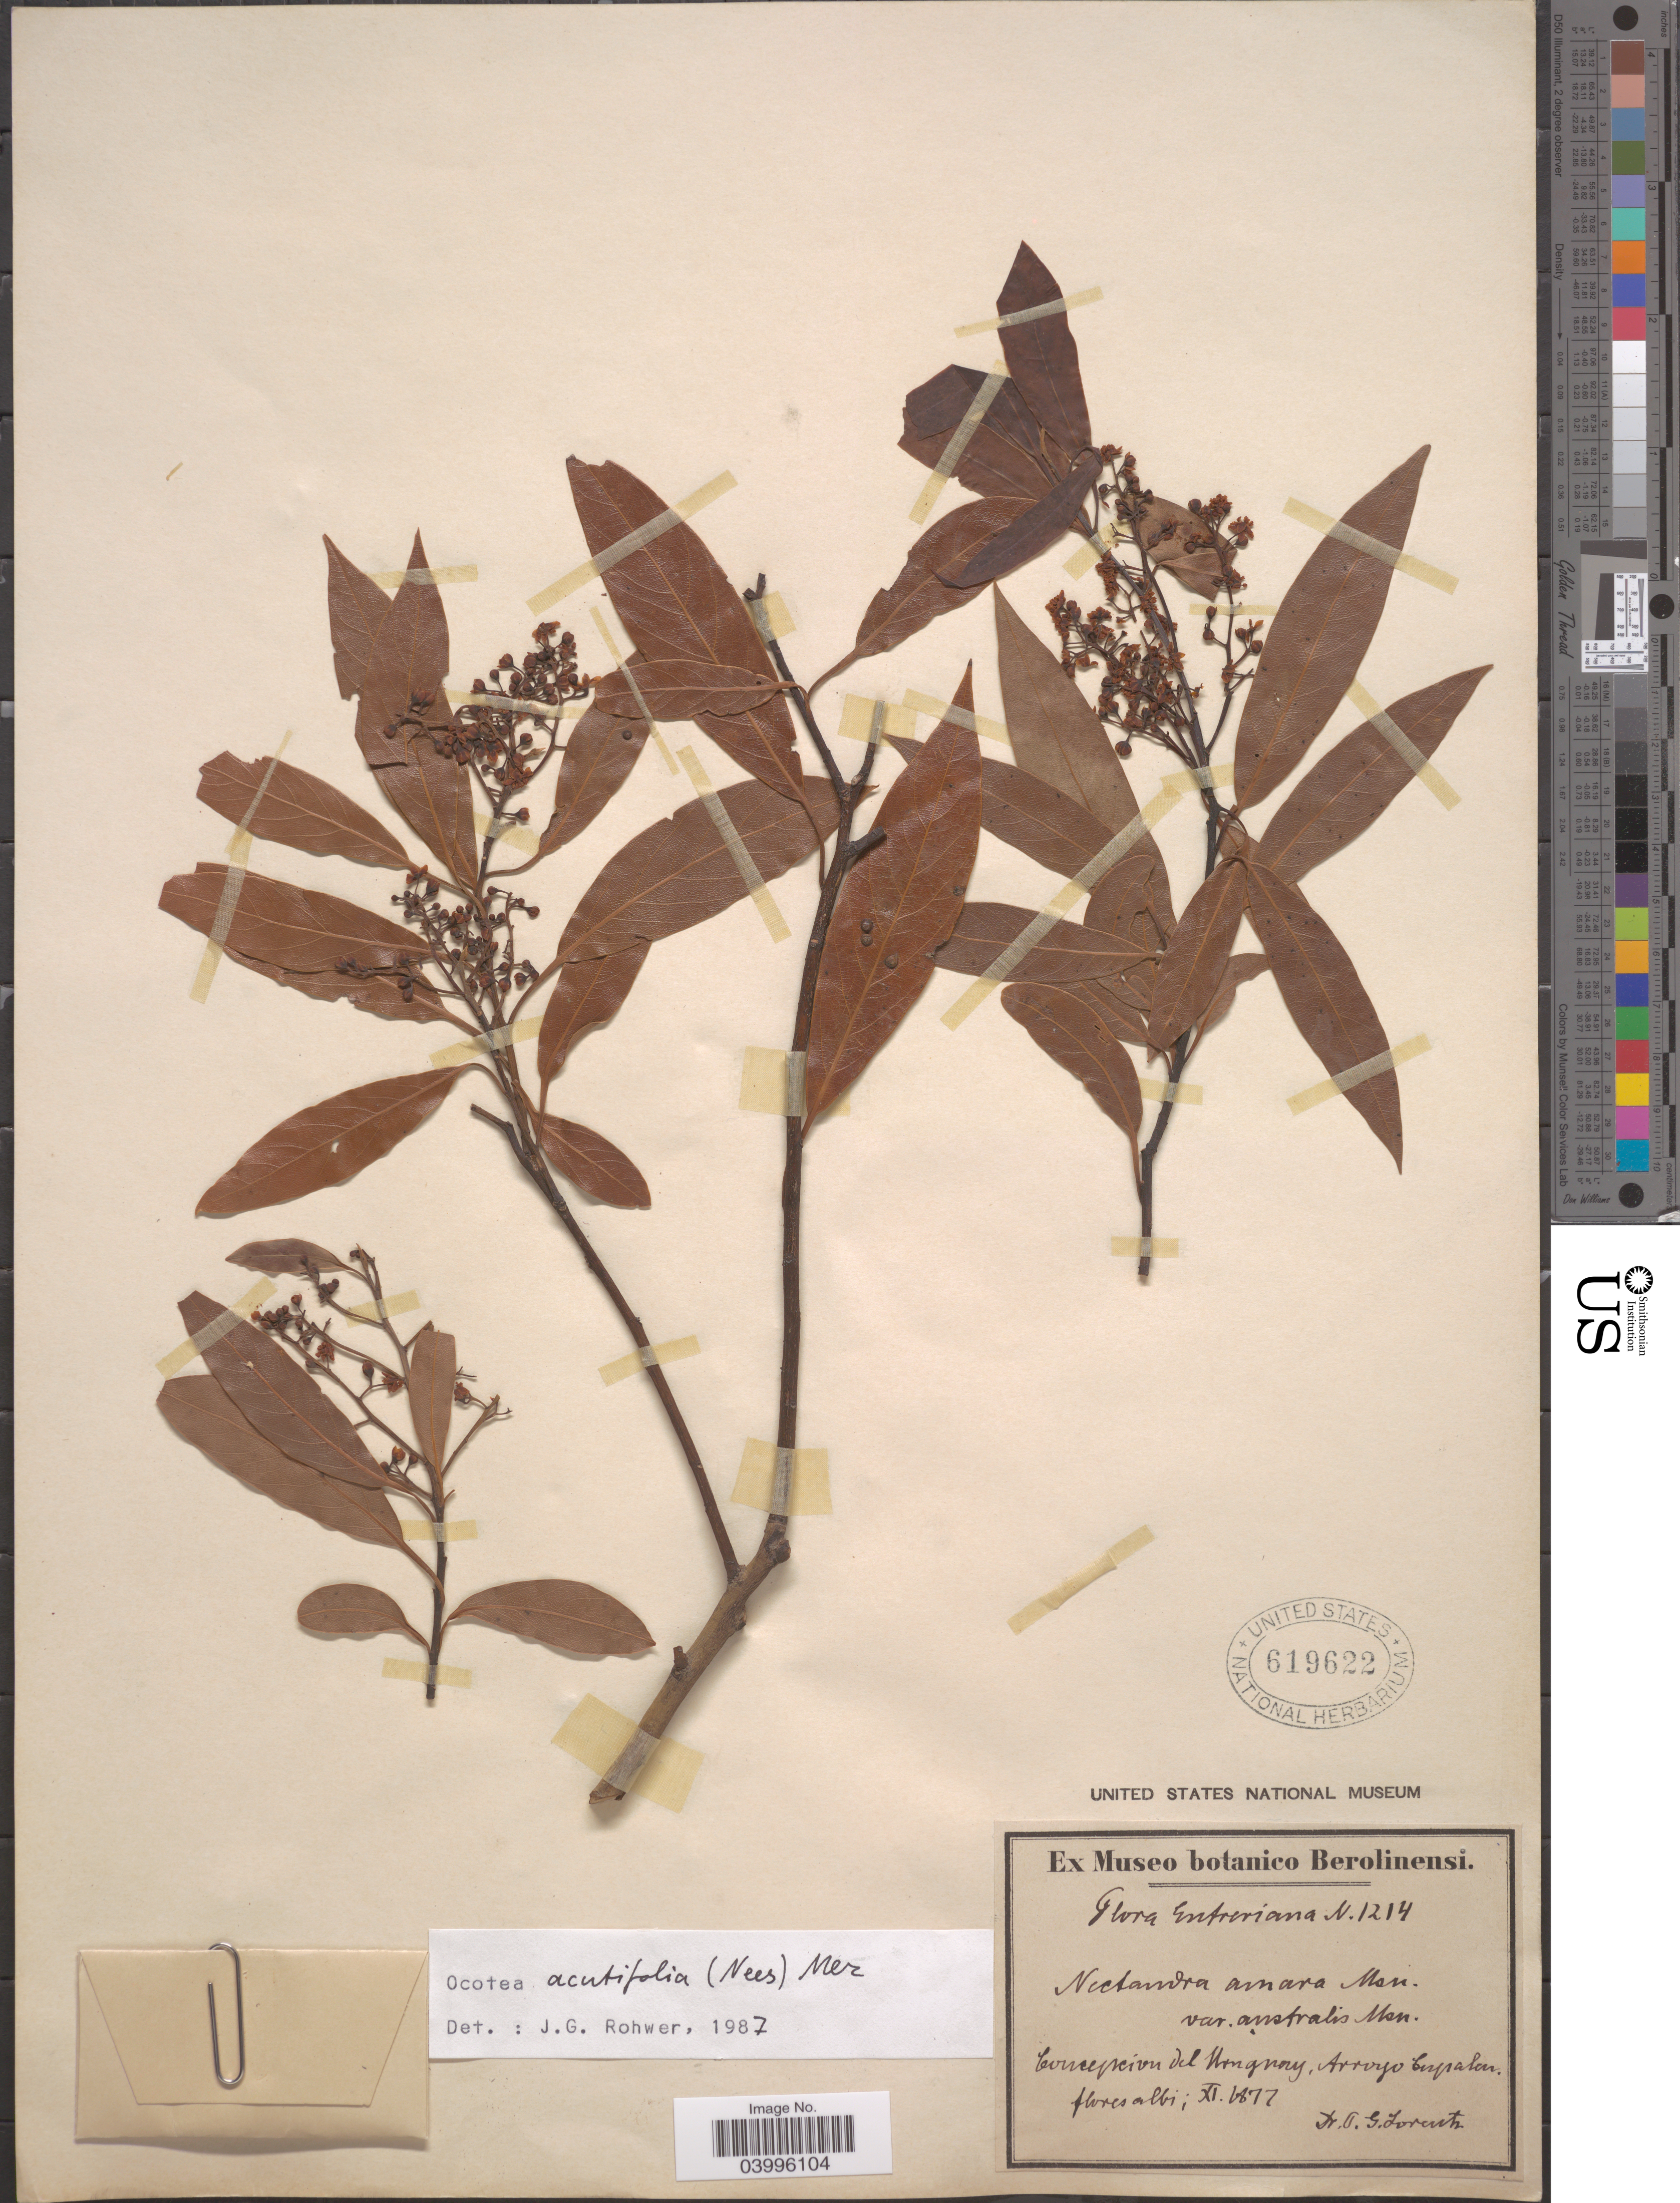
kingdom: Plantae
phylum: Tracheophyta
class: Magnoliopsida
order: Laurales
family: Lauraceae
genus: Ocotea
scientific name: Ocotea acutifolia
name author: (Nees) Mez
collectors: P. G. Lorentz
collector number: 1214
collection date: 1877-11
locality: Concepcion del Hongnory [interpreted], Arroyo Cupalar. [interpreted]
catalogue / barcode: US 619622